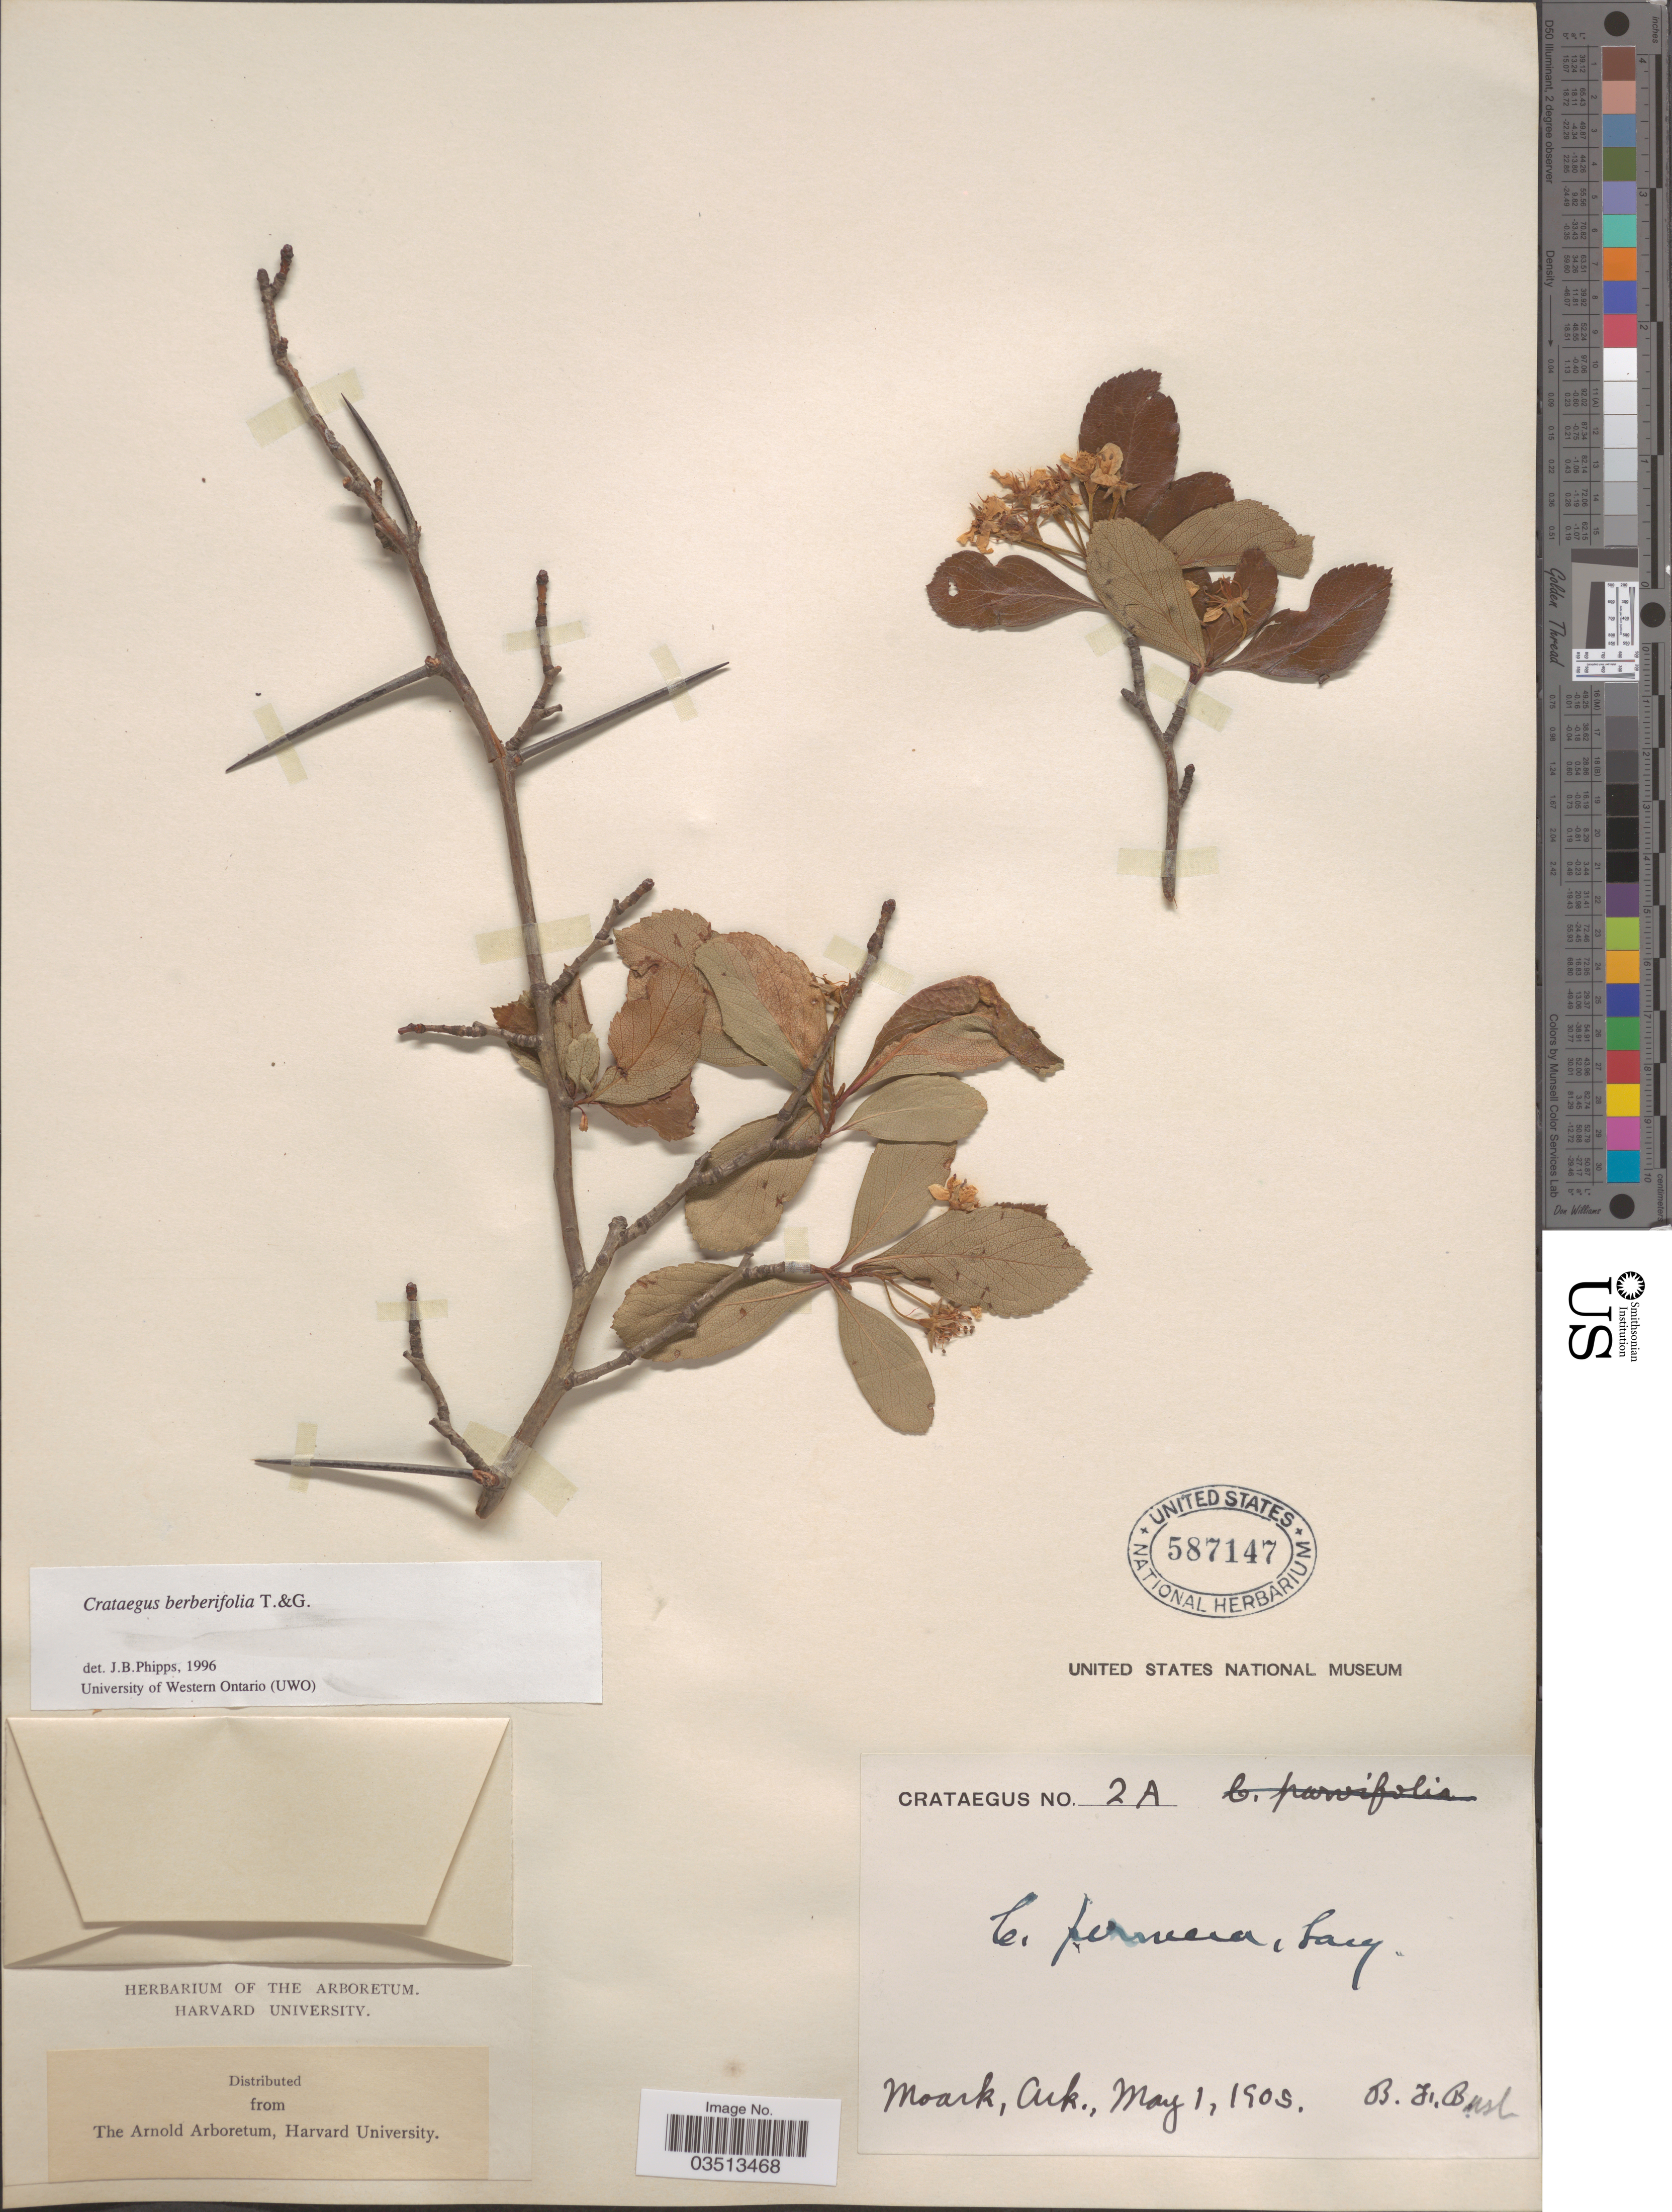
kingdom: Plantae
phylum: Tracheophyta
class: Magnoliopsida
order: Rosales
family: Rosaceae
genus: Crataegus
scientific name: Crataegus berberifolia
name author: Torr. & A. Gray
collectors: B. F. Bush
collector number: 2A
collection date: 1905-05-01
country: United States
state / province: Arkansas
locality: Moark.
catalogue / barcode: US 587147